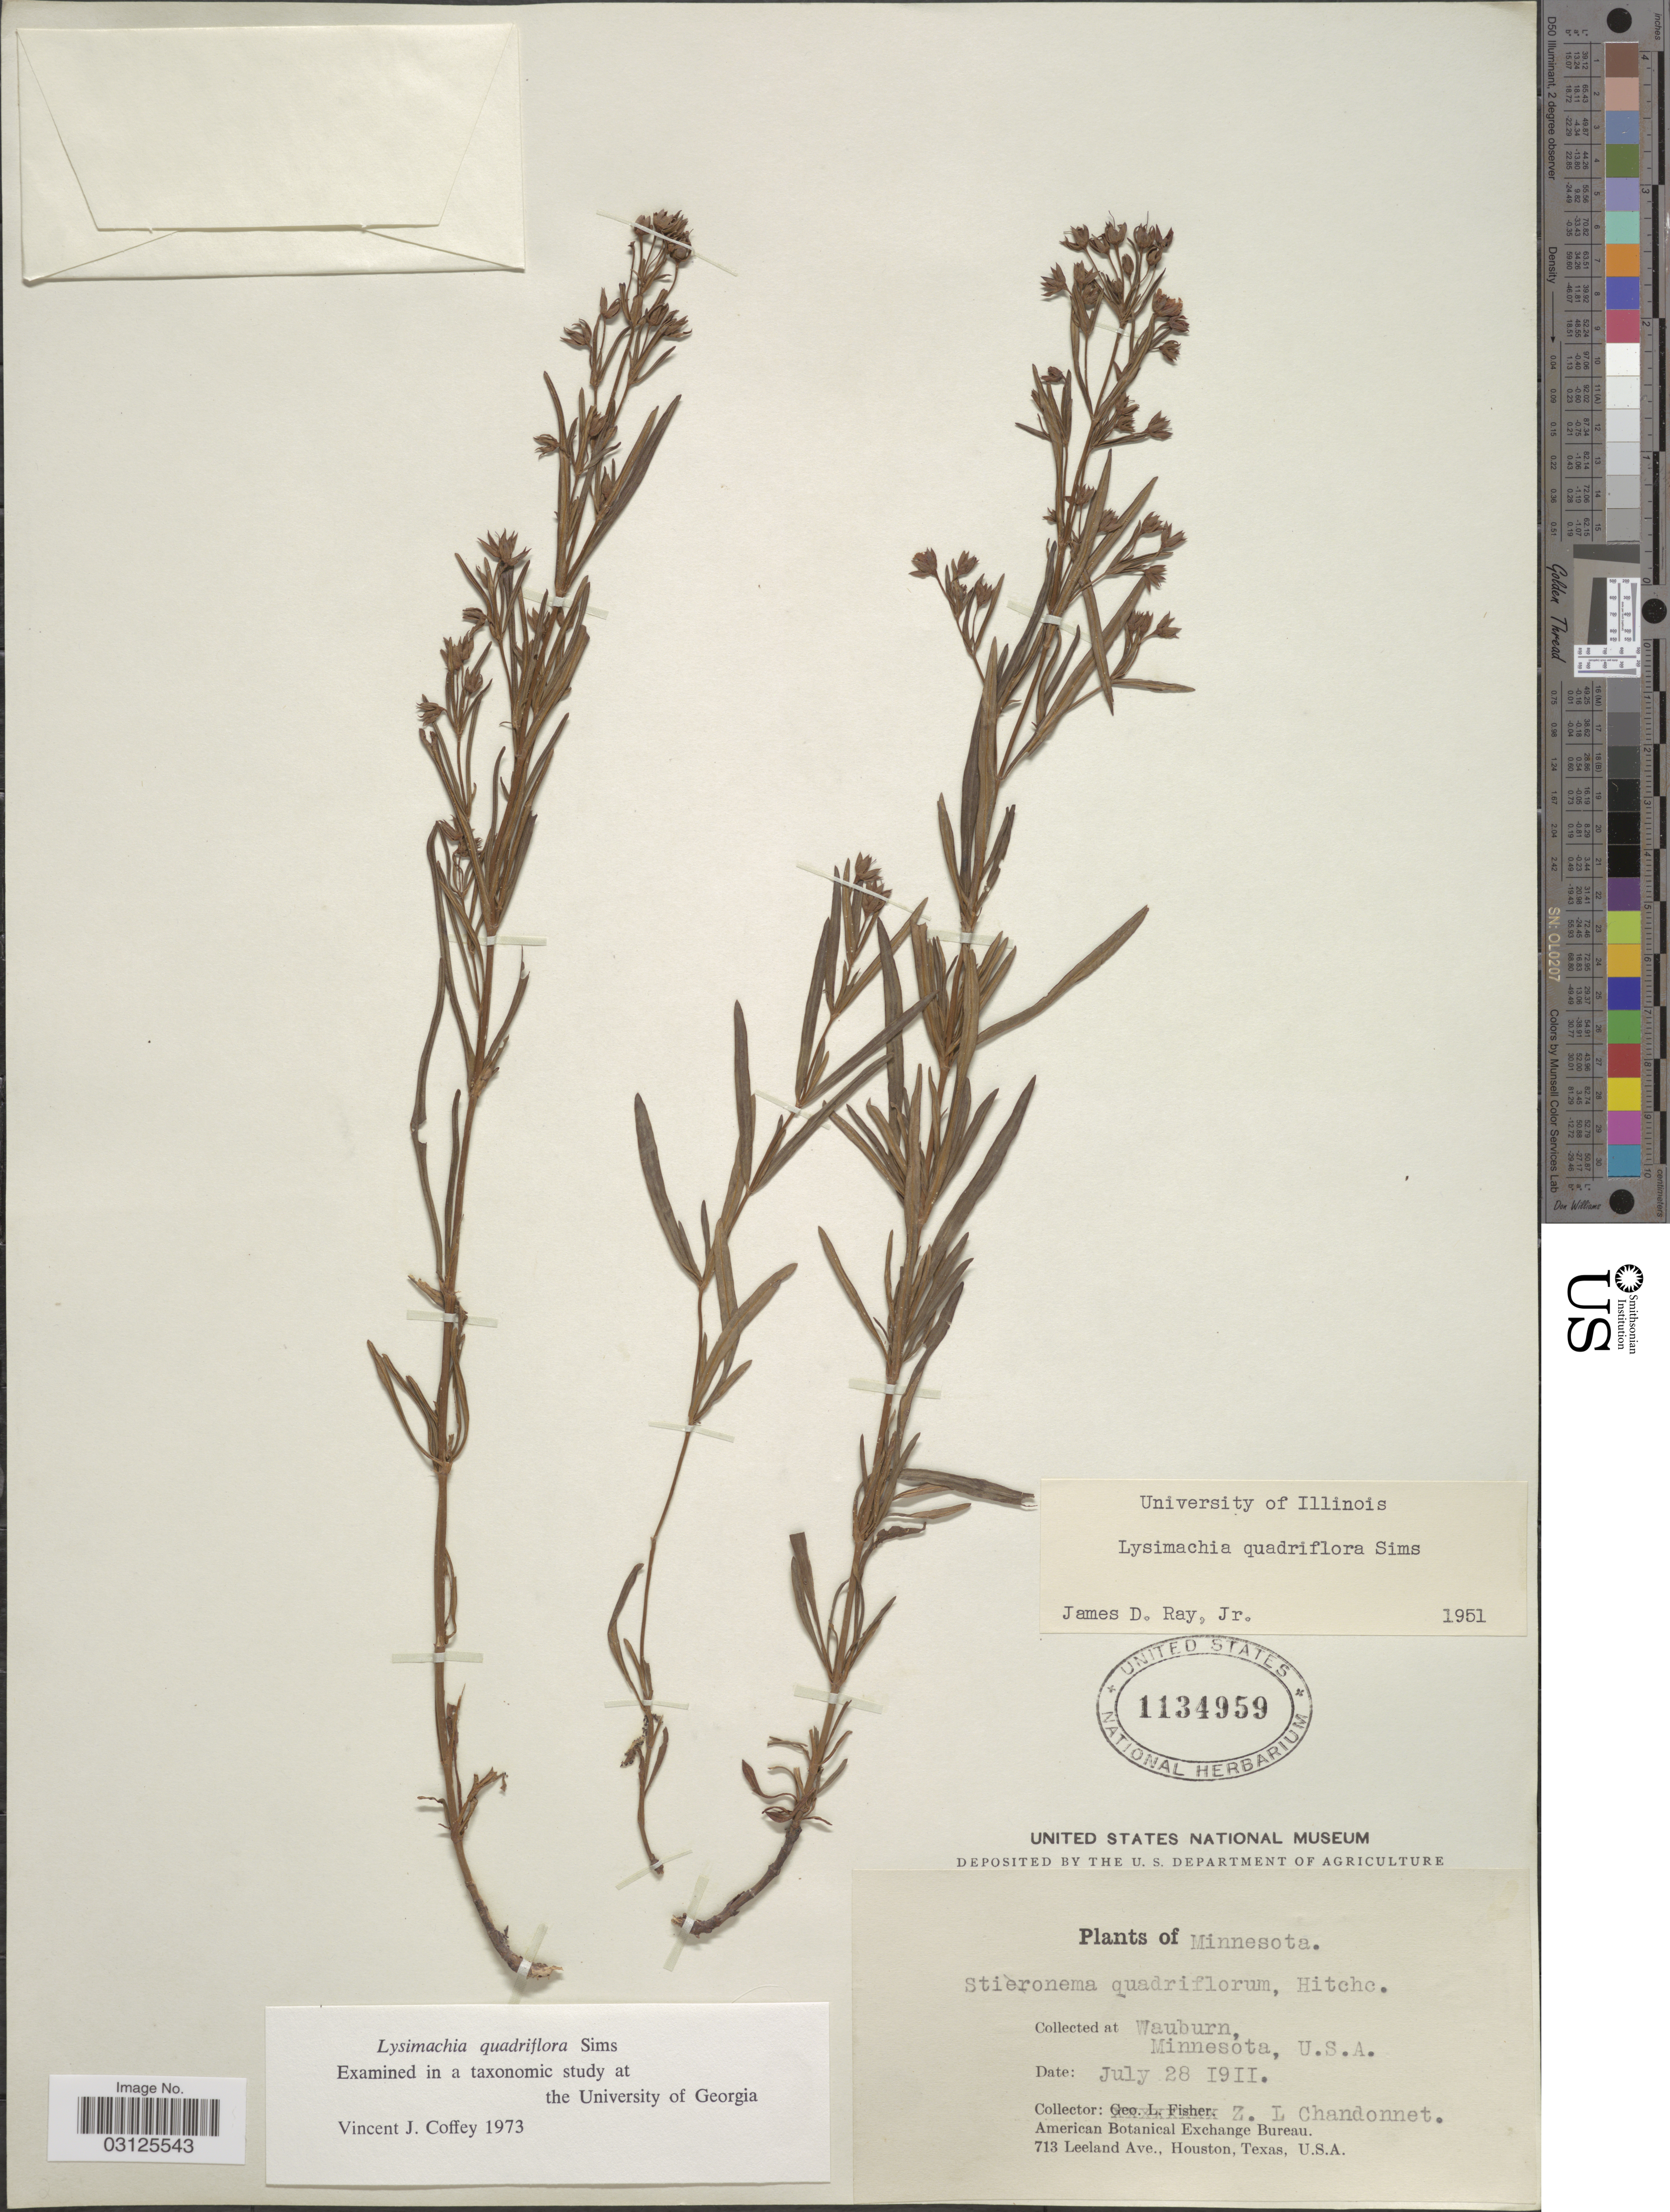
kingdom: Plantae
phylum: Tracheophyta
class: Magnoliopsida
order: Ericales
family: Primulaceae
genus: Lysimachia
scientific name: Lysimachia quadriflora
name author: Sims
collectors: Z. Chandonnet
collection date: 1911-07-28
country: United States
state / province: Minnesota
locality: Wauburn, Minnesota.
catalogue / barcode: US 1134959